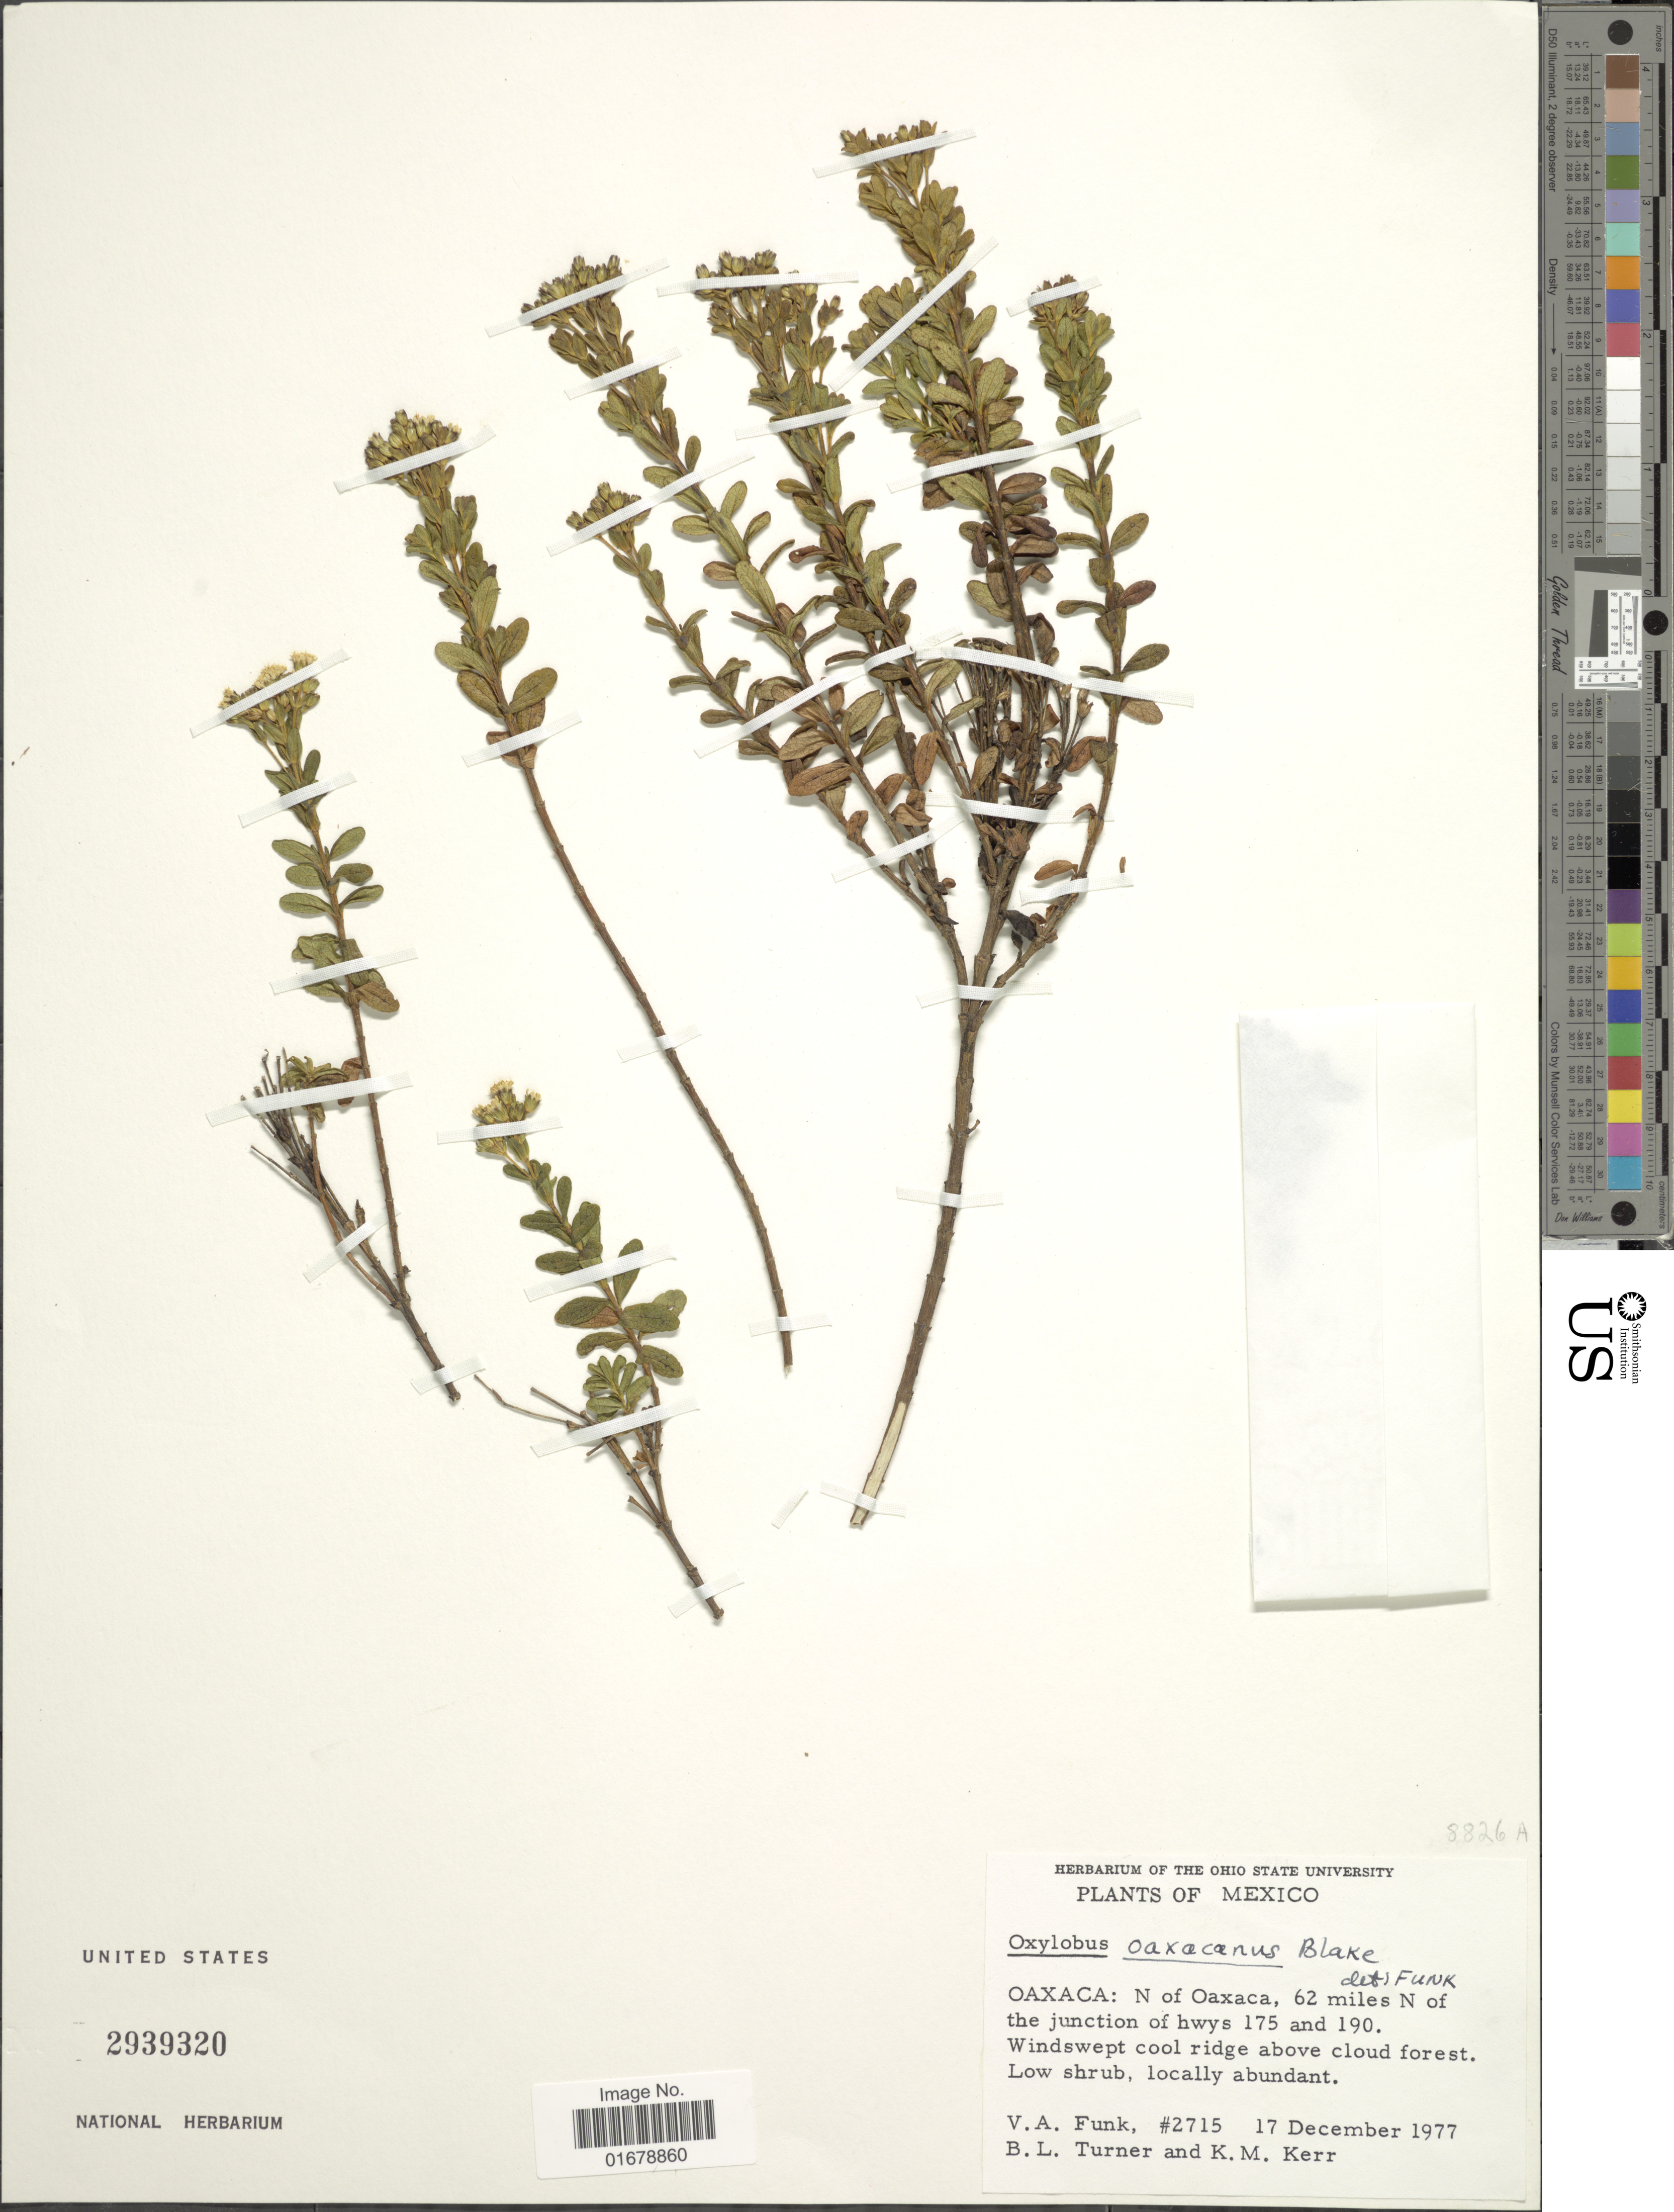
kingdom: Plantae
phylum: Tracheophyta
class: Magnoliopsida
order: Asterales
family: Asteraceae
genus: Oxylobus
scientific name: Oxylobus oaxacanus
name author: S.F. Blake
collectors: V. Funk, B. J. Turner & K. Kerr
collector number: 2715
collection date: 1977-12-17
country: Mexico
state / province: Oaxaca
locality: Mexico. Oaxaca: n of Oaxaca, 62 miles N of the junction of hwys 175 and 190. Windswept cool ridge above cloud forest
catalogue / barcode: US 2939320